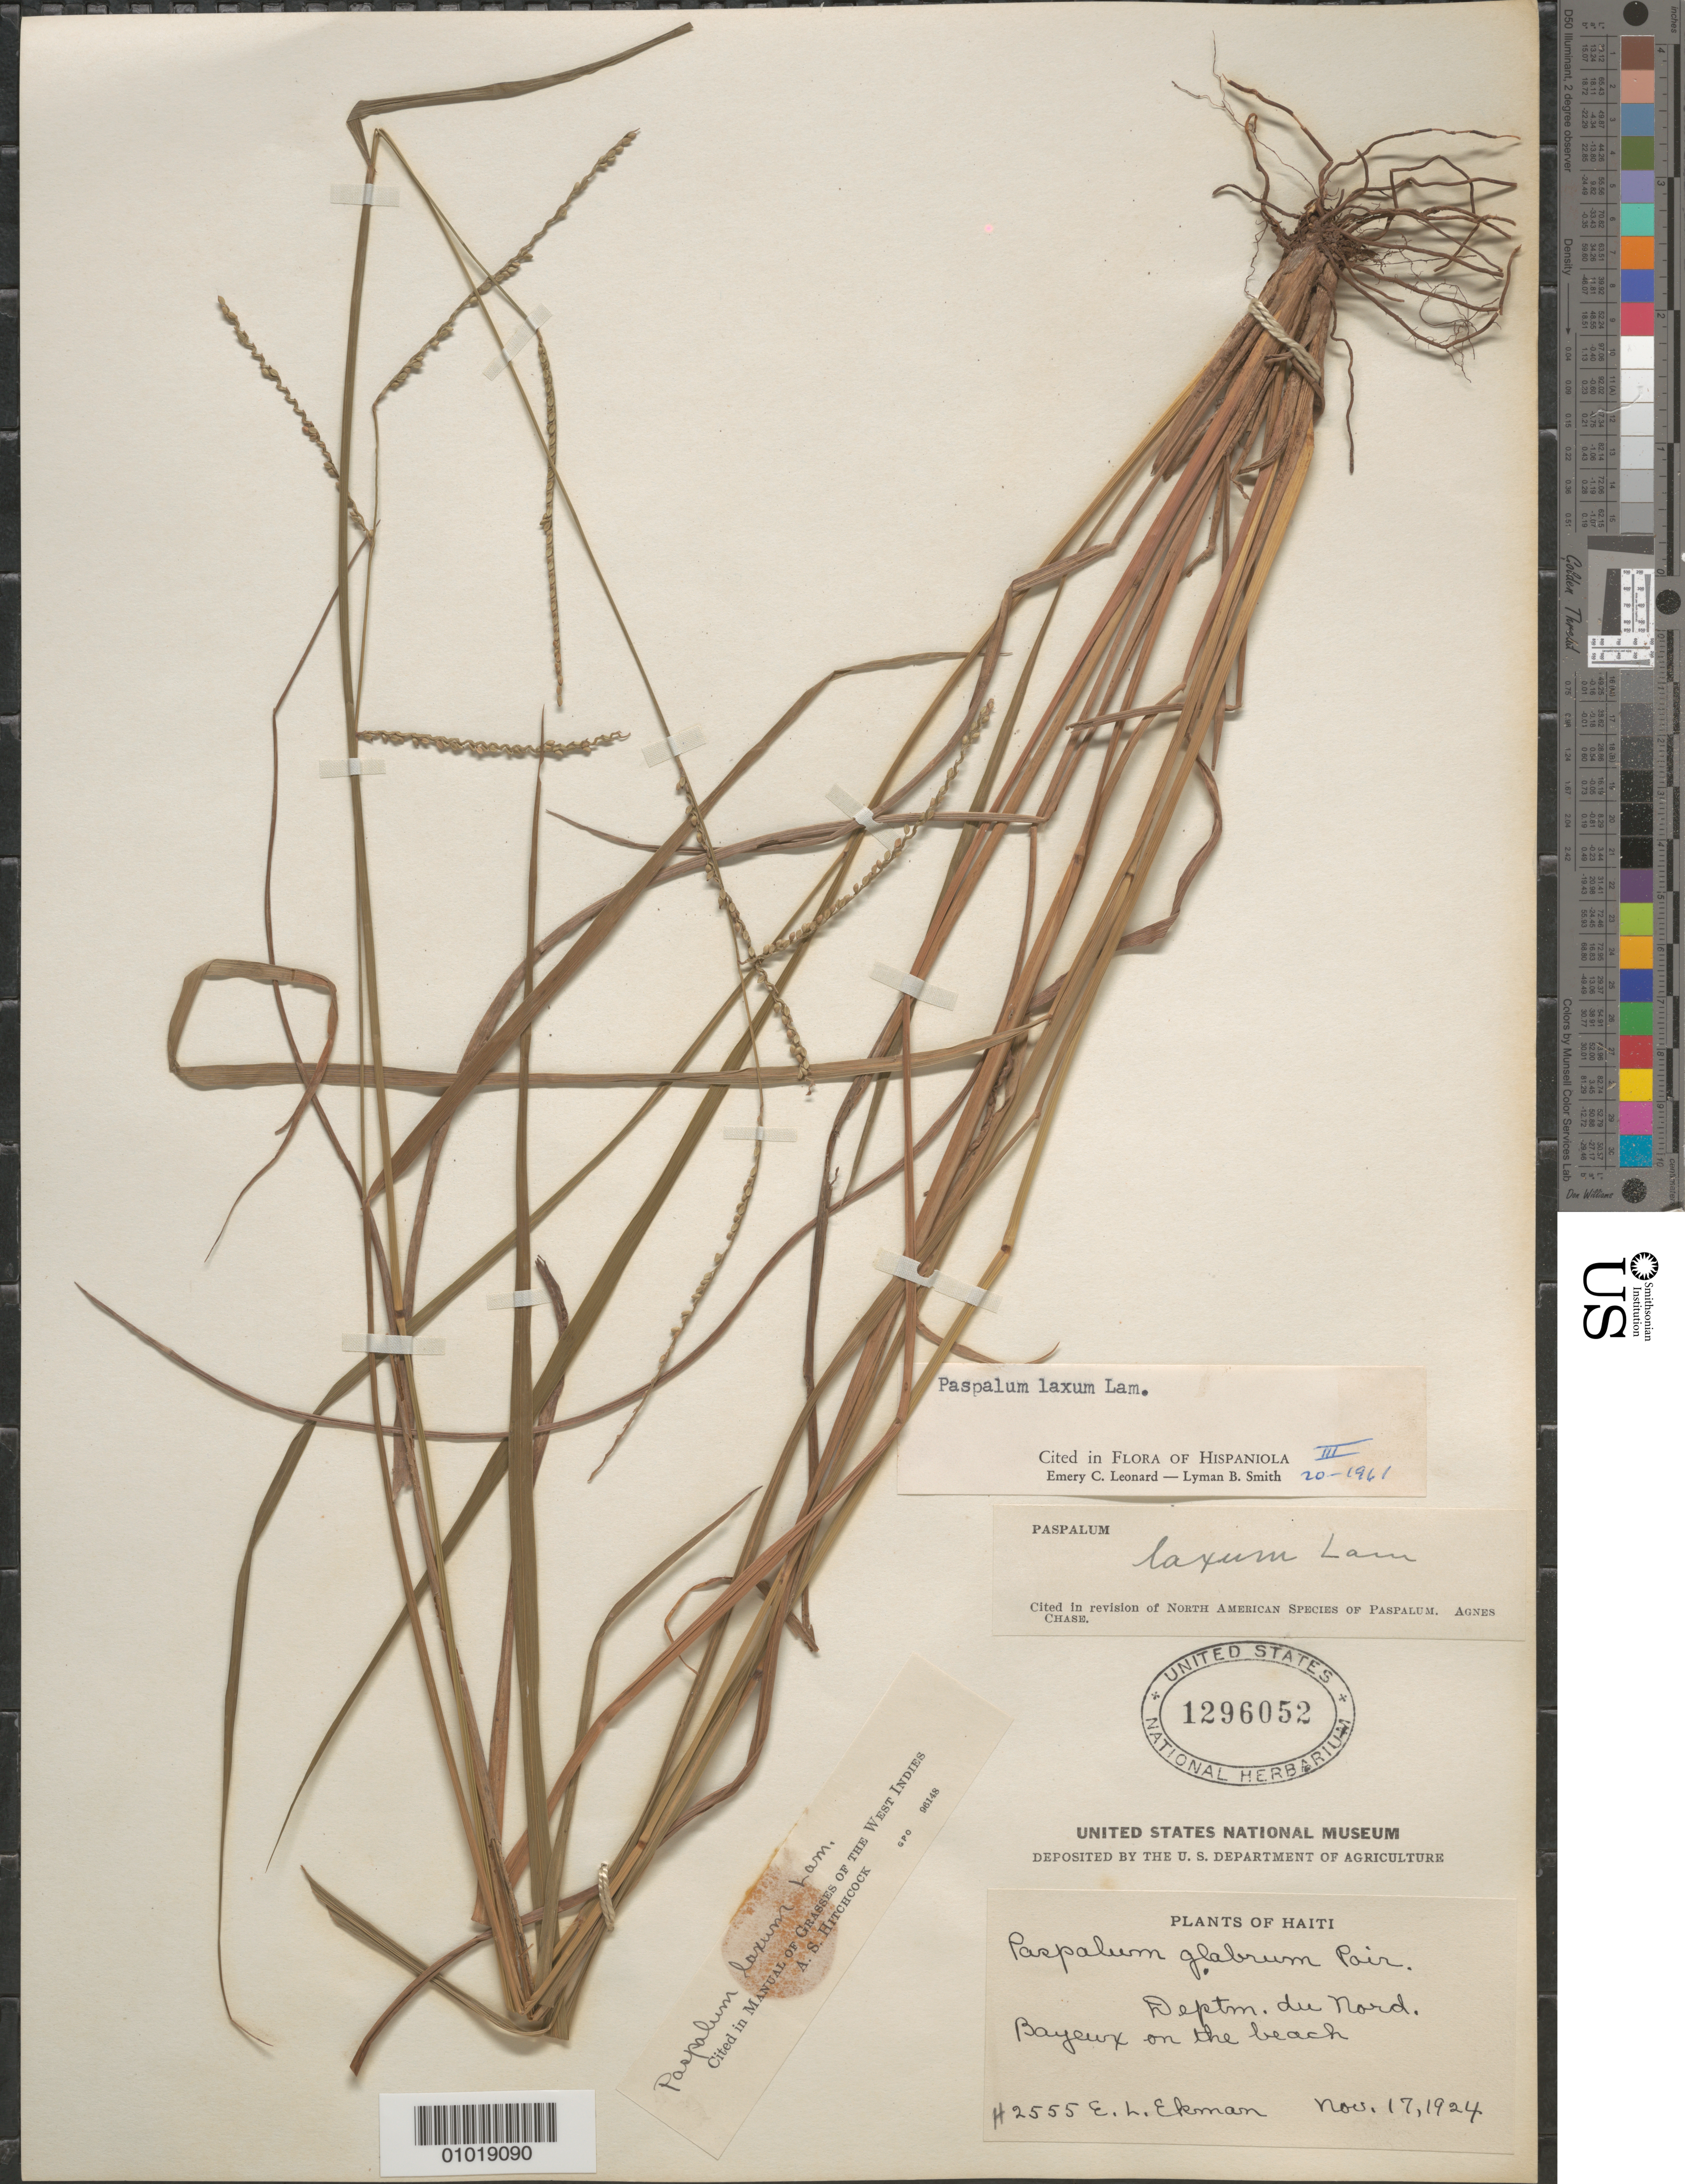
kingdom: Plantae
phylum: Tracheophyta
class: Liliopsida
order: Poales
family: Poaceae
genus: Paspalum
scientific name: Paspalum laxum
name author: Lam.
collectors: E. L. Ekman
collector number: H 2555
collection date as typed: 17 Nov 1924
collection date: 1924-11-17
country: Haiti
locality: Departement du Nord, Bayeux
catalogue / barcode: US 1296052